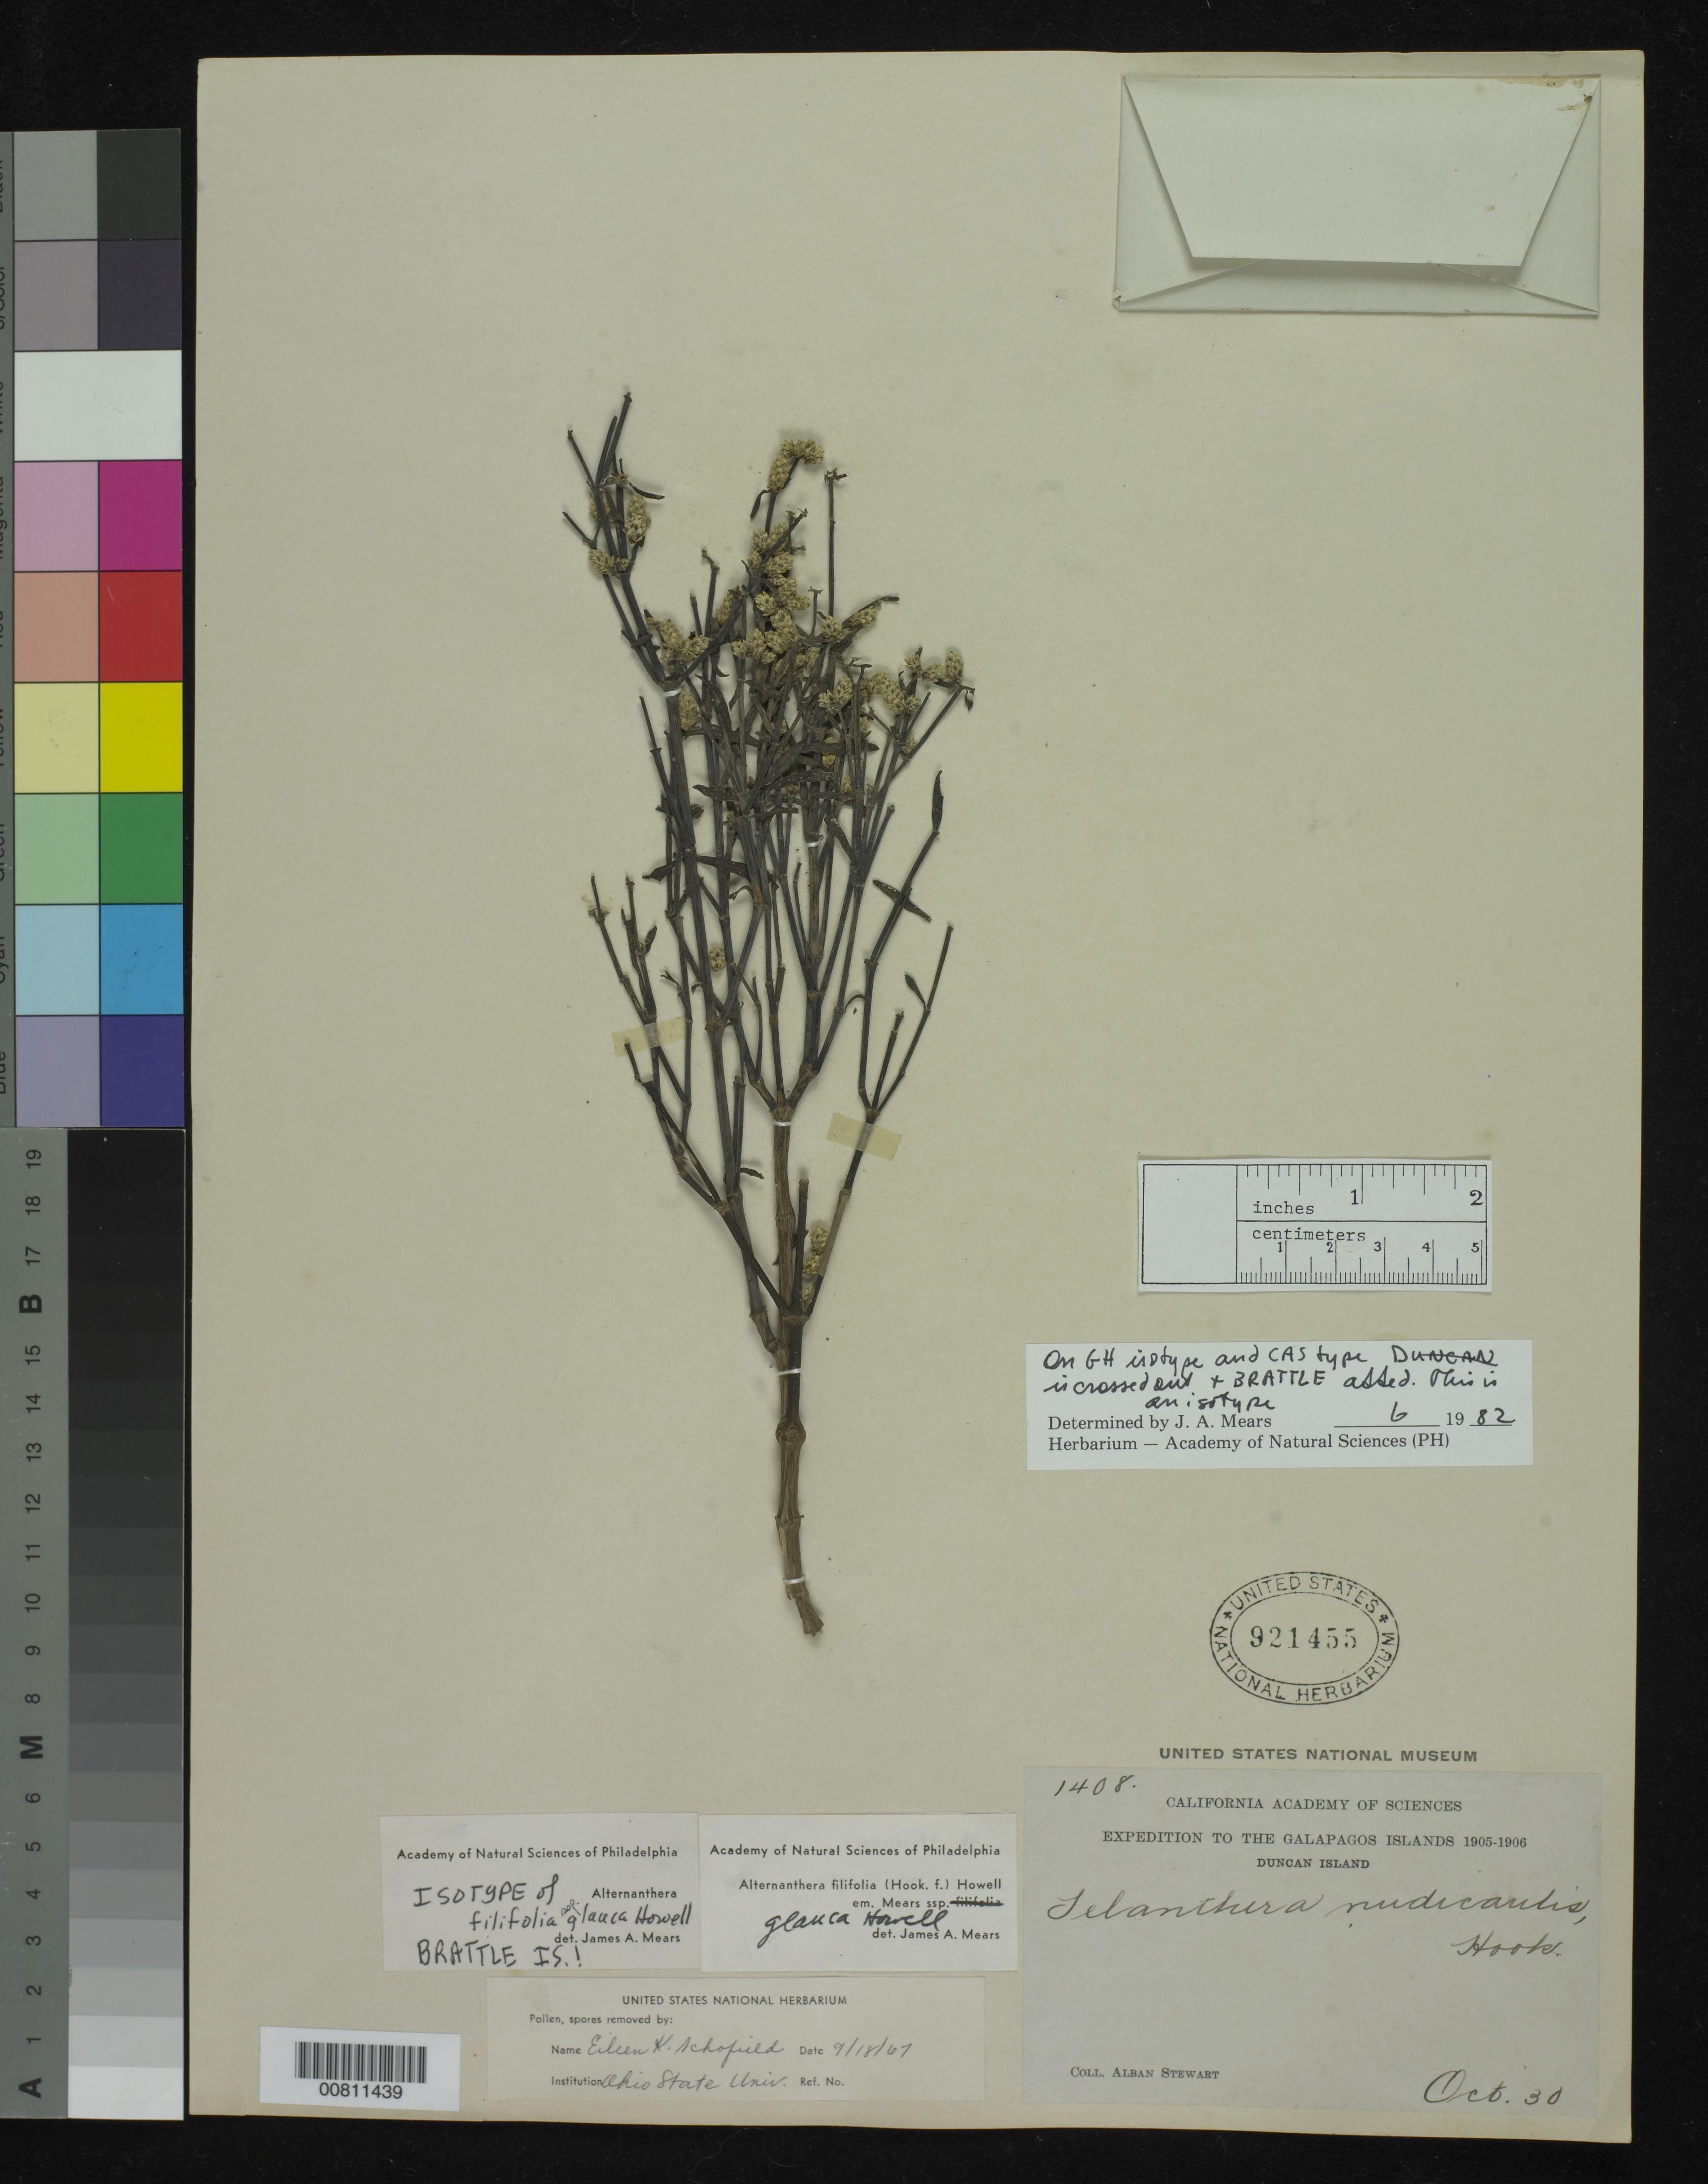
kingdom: Plantae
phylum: Tracheophyta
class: Magnoliopsida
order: Caryophyllales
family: Amaranthaceae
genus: Alternanthera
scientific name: Alternanthera filifolia subsp. glauca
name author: J.T. Howell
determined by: Mears, J. A., (PH), Academy of Natural Sciences of Philadelphia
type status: Isotype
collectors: A. Stewart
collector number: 1408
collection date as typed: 30 Oct 1905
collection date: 1905-10-30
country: Ecuador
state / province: Colón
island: Tortuga [Brattle]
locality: [Tortuga [Brattle] I. not Duncan I., according to annotation]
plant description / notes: Label states "Duncan Island" but according to annotation label by Mears, locality is Brattle Island.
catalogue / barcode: US 921455